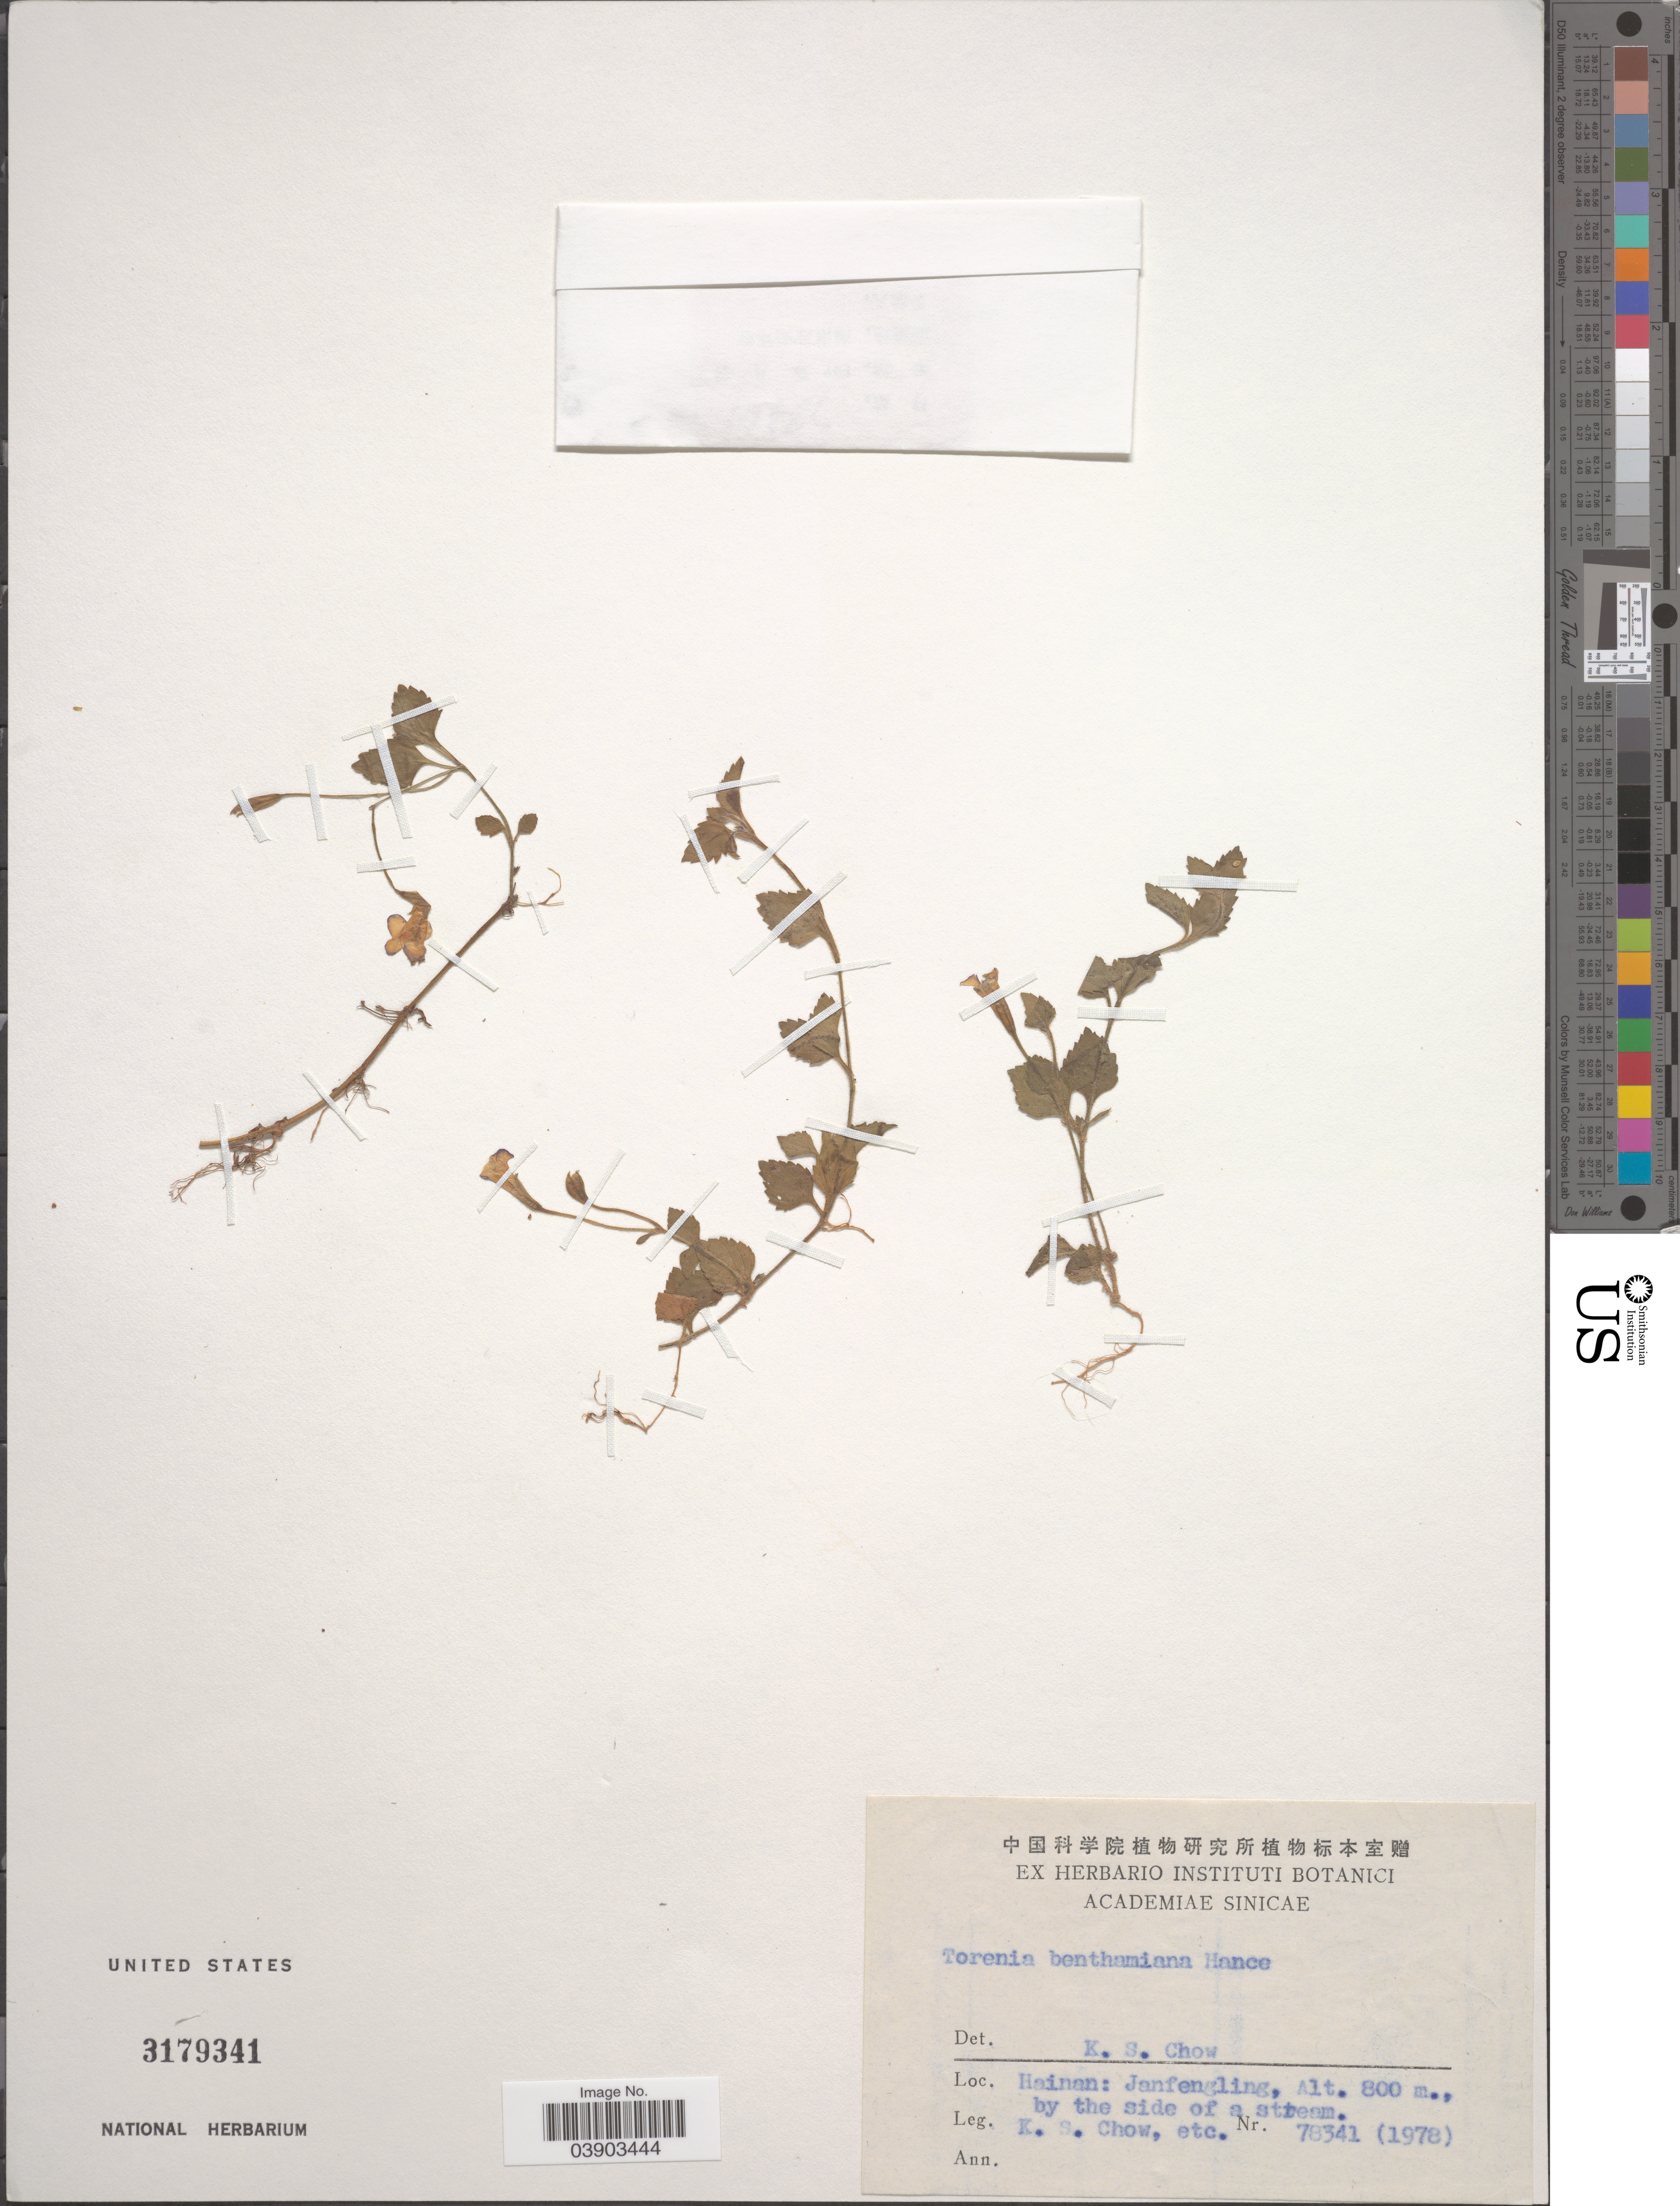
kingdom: Plantae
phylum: Tracheophyta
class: Magnoliopsida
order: Lamiales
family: Linderniaceae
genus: Torenia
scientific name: Torenia benthamiana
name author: Hance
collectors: K. S. Chow & et al.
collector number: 78341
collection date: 1978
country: China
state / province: Hainan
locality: Hainan: Janfengling.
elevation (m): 800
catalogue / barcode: US 3179341